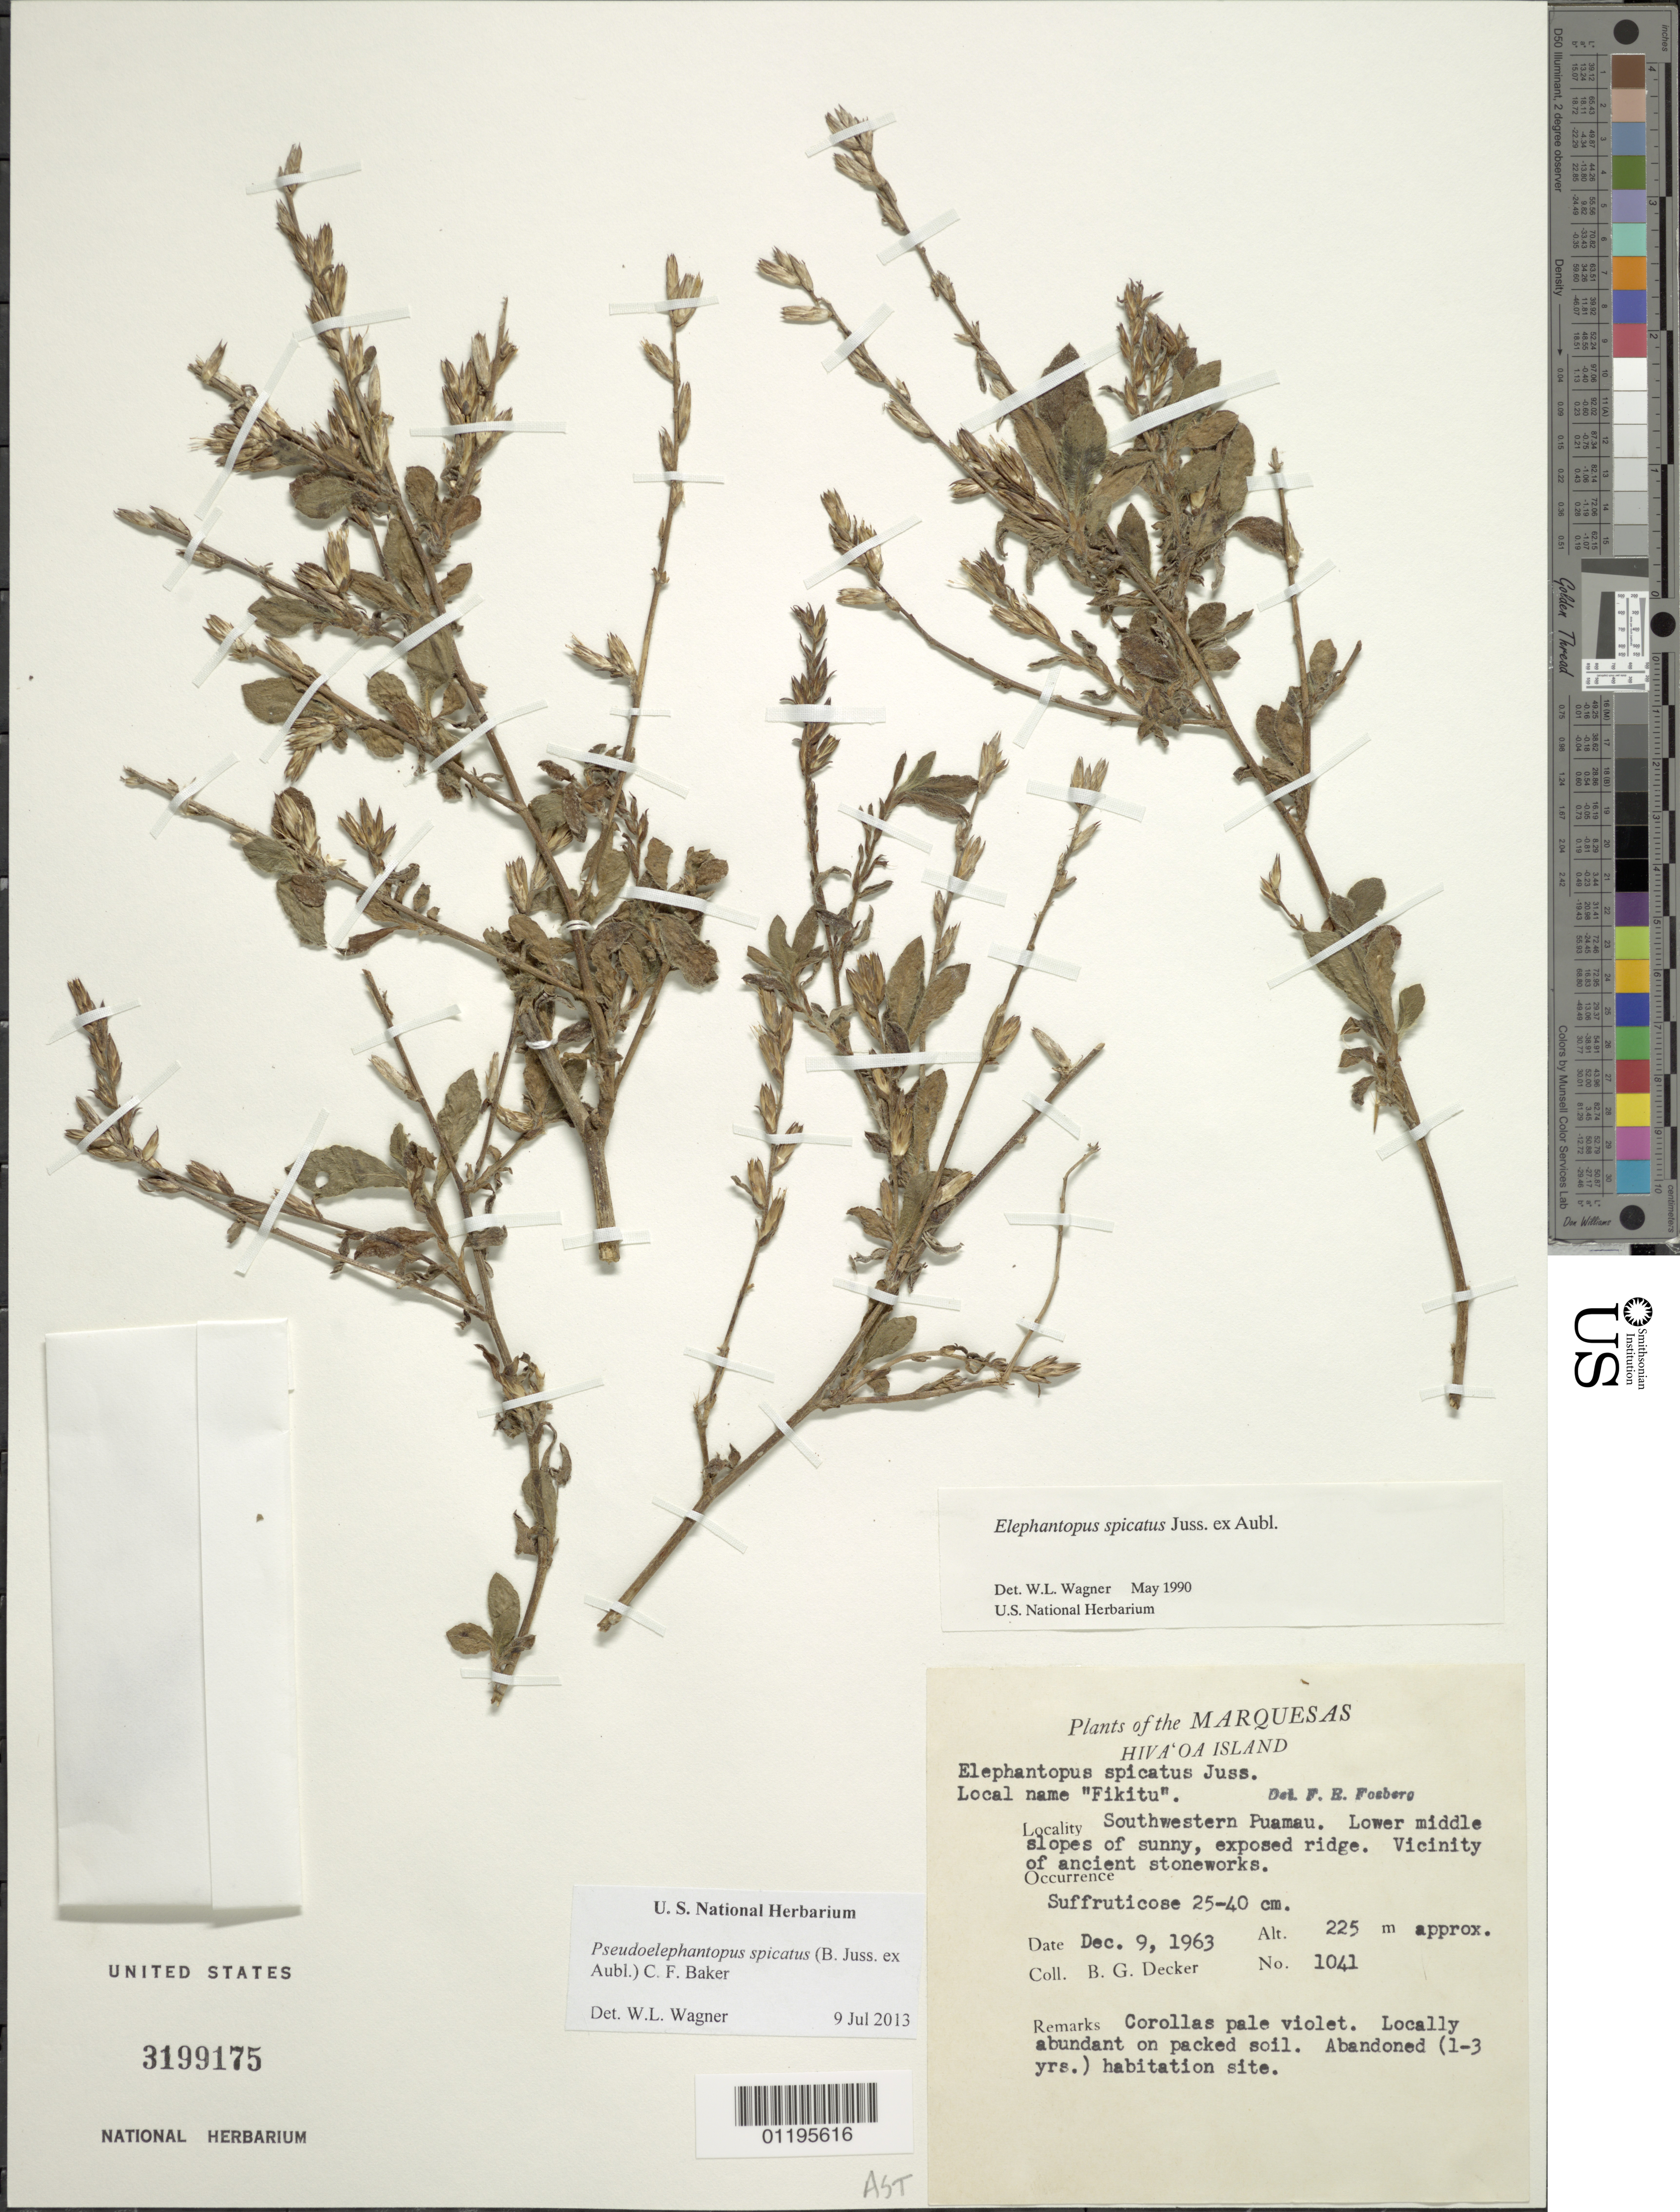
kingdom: Plantae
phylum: Tracheophyta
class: Magnoliopsida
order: Asterales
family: Asteraceae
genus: Pseudelephantopus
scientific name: Pseudelephantopus spicatus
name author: (Juss. ex Aubl.) C.F. Baker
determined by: Wagner, W. L., (BOT), Smithsonian Institution - National Museum of Natural History (UNITED STATES)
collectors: B. G. Decker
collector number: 1041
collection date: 1963-12-09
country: French Polynesia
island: Hiva Oa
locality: SW Puamau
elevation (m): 225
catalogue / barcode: US 3199175